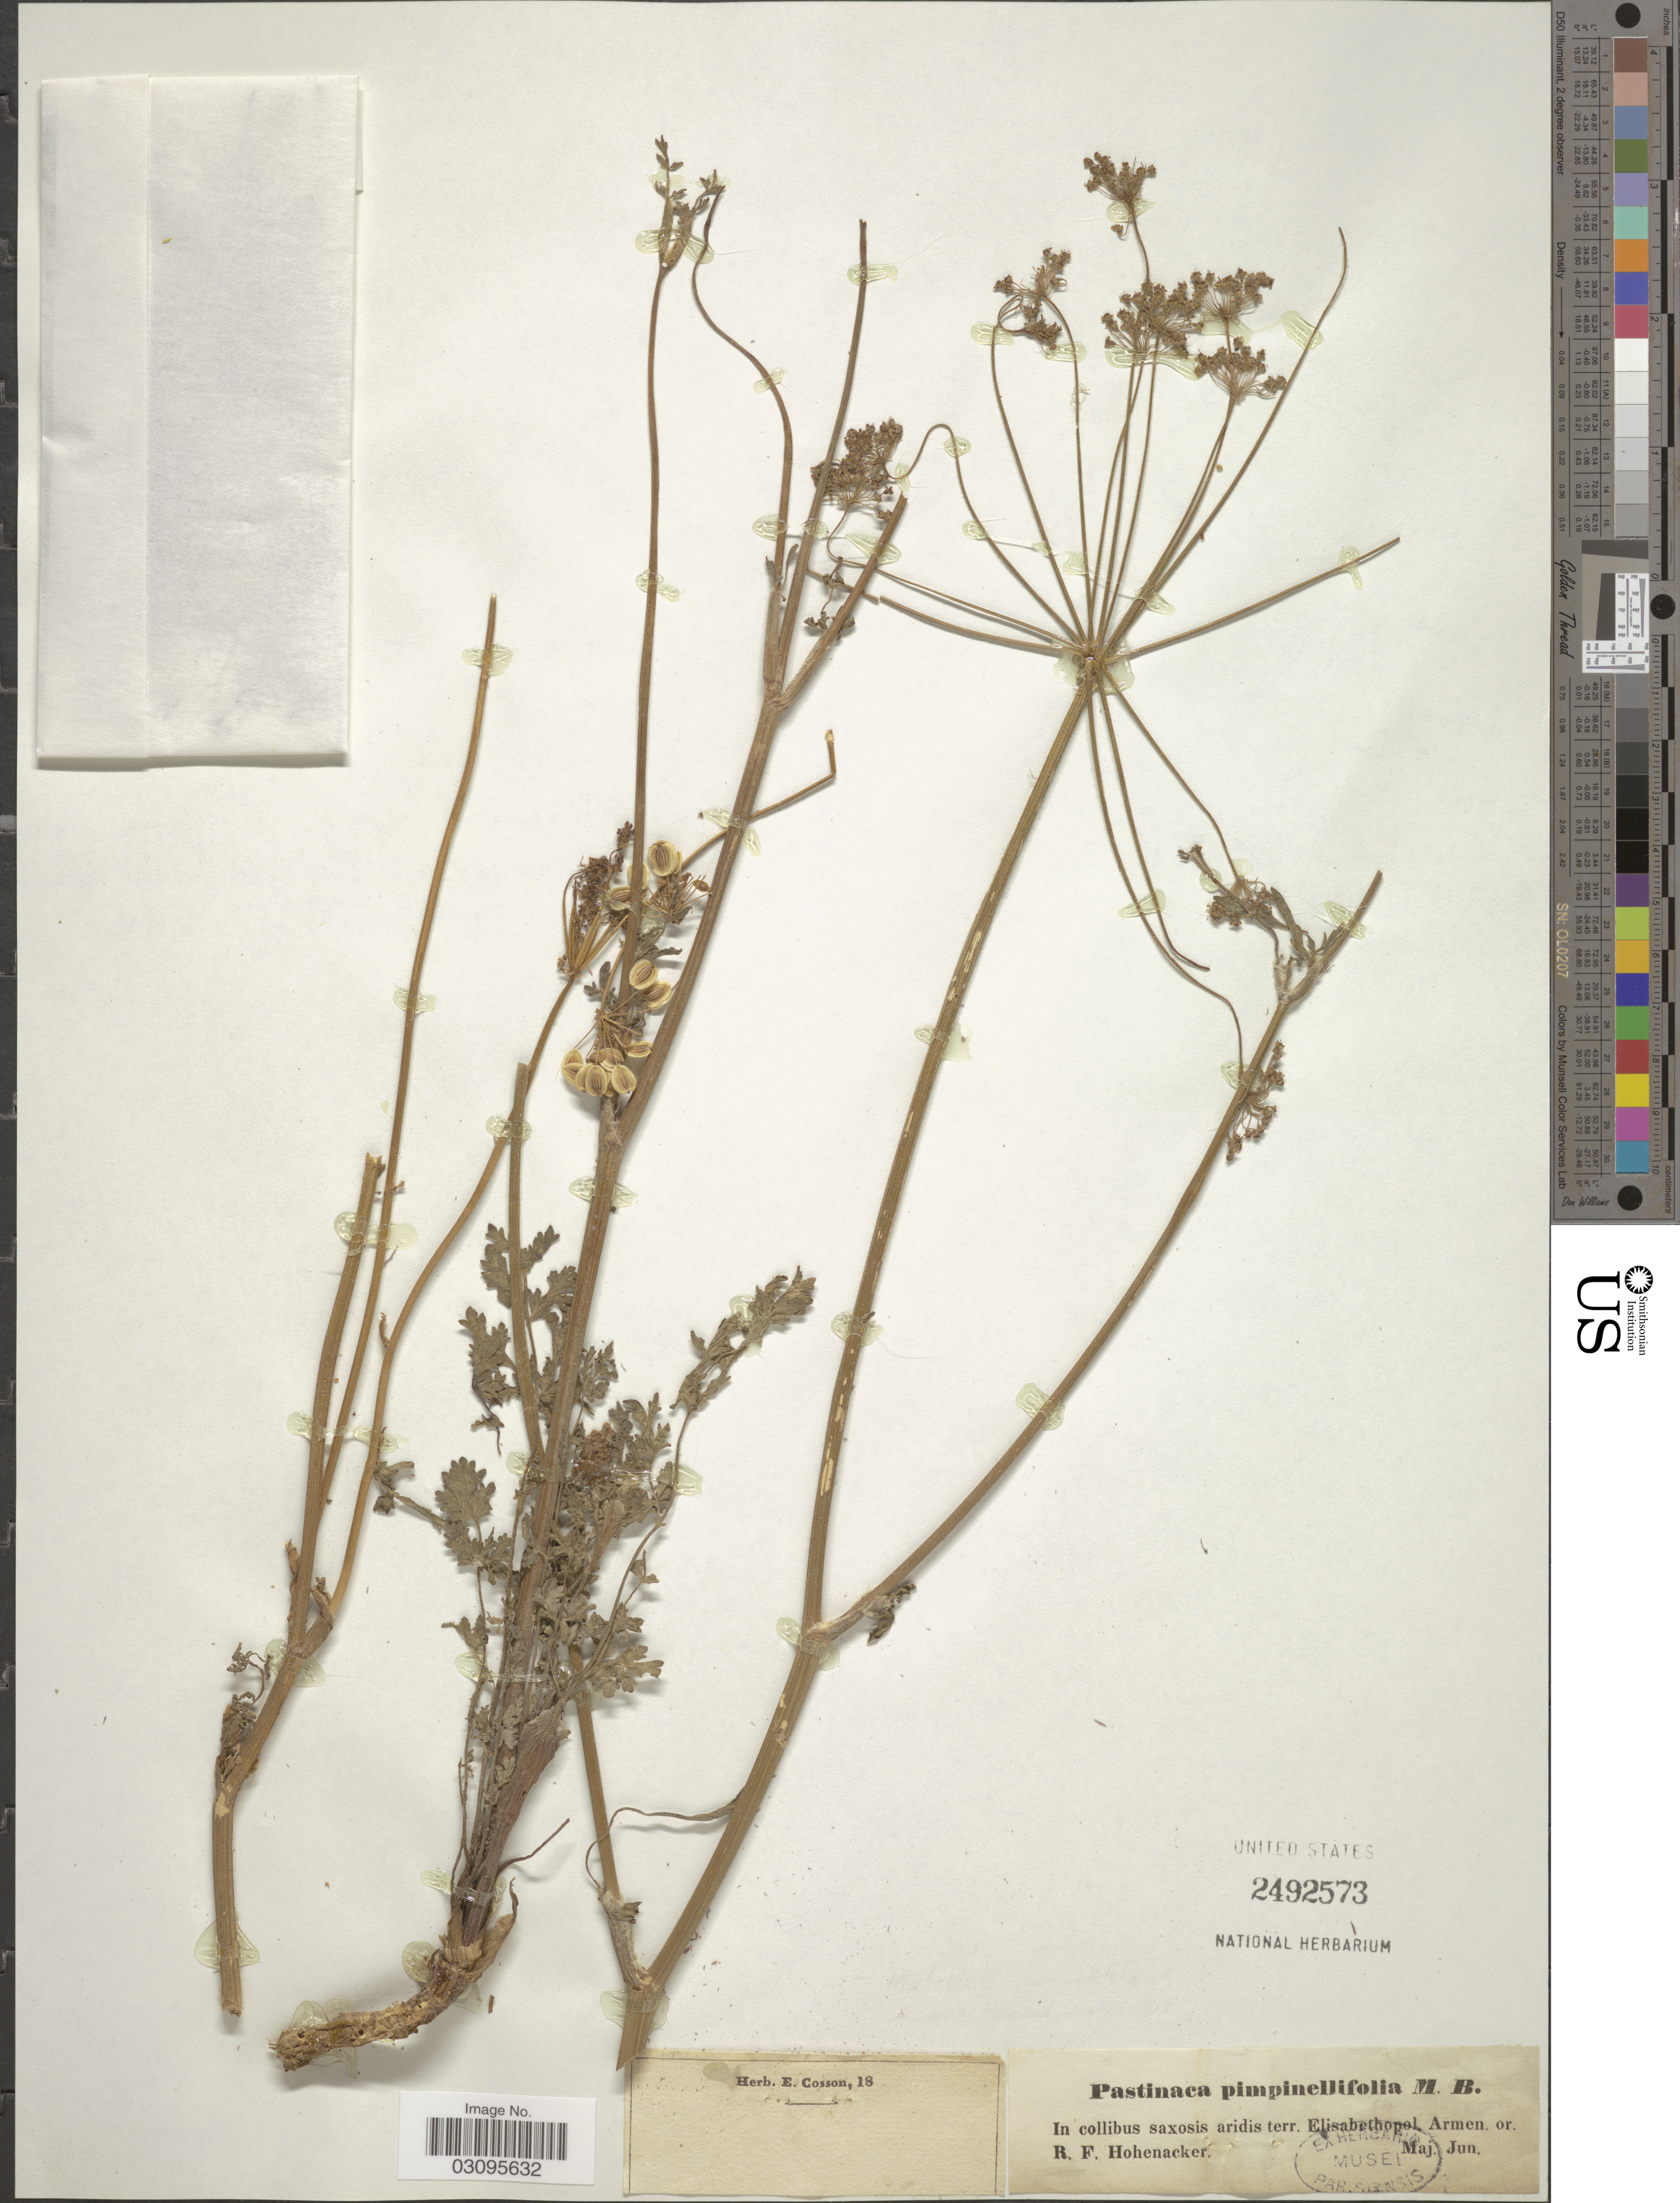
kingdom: Plantae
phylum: Tracheophyta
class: Magnoliopsida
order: Apiales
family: Apiaceae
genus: Pastinaca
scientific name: Pastinaca pimpinellifolia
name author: M. Bieb.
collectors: R. F. Hohenacker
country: Azerbaijan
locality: In collibus saxosus aridis terr. Elisabethpol, Armen.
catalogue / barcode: US 2492573